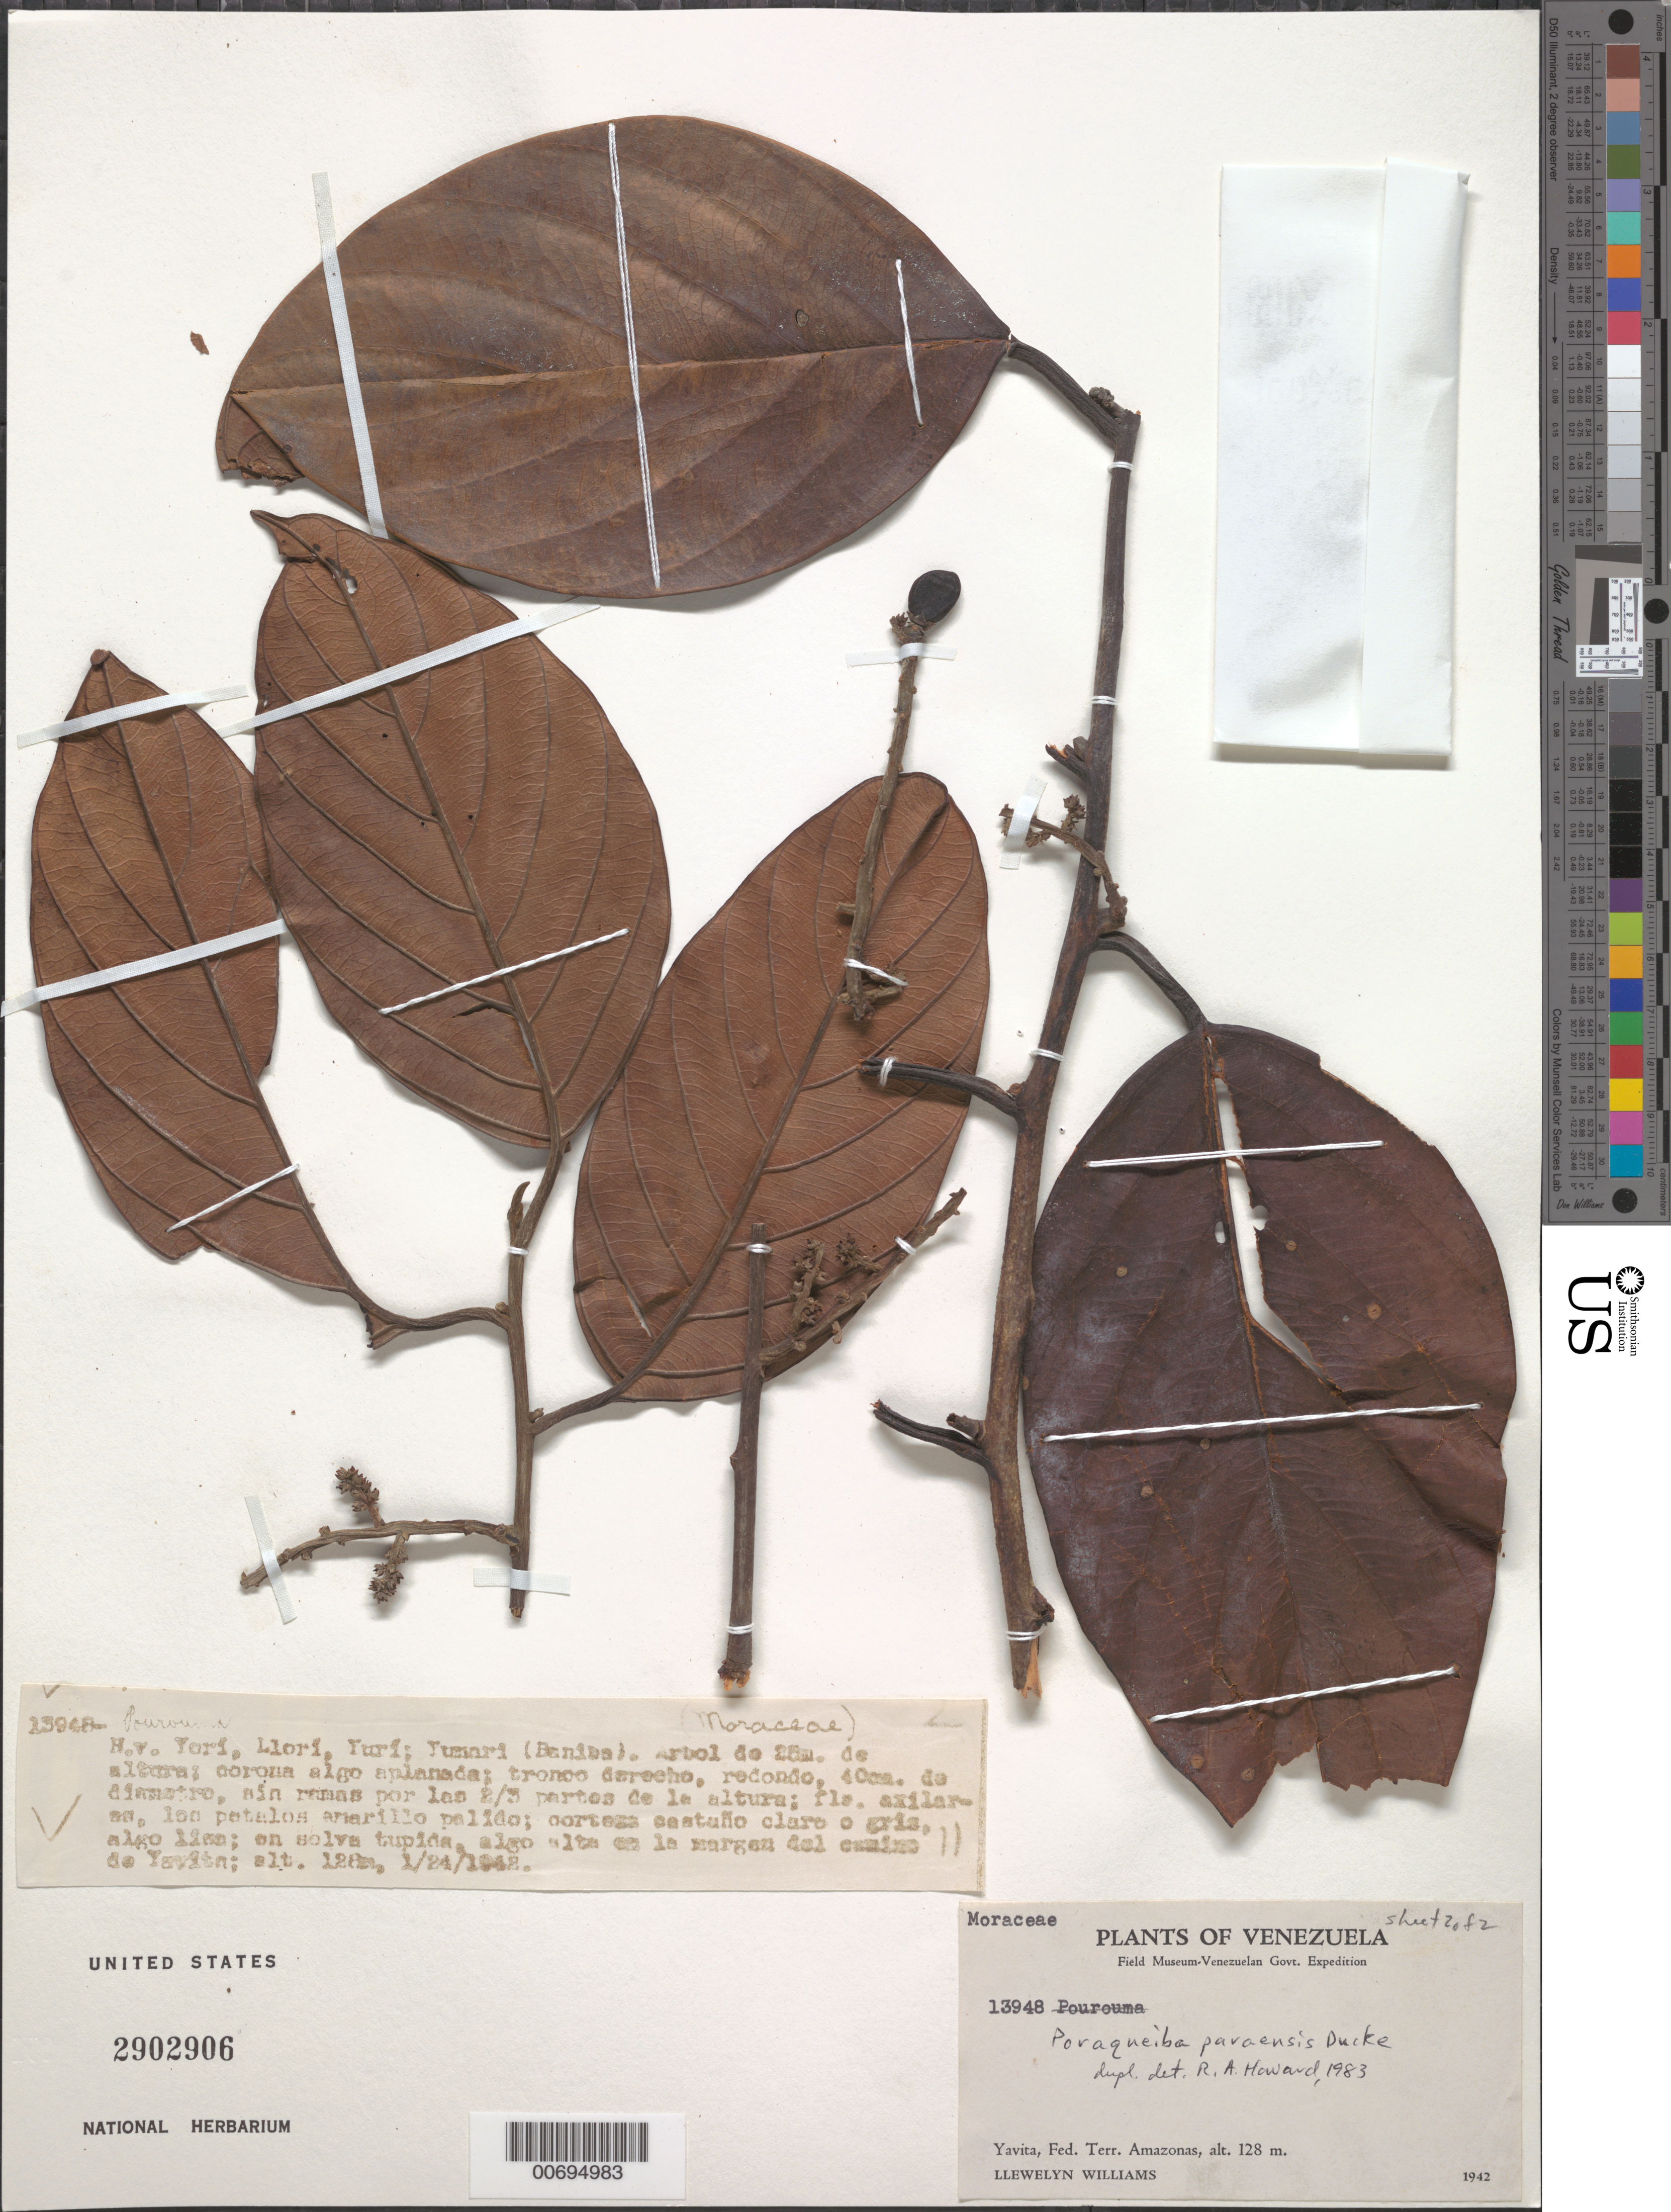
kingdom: Plantae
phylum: Tracheophyta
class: Magnoliopsida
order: Metteniusales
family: Metteniusaceae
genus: Poraqueiba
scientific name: Poraqueiba paraensis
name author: Ducke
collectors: Ll. Williams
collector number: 13948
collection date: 1942-01-24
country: Venezuela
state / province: Amazonas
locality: Yavita, Fed. Terr. Amazons. Algo alta en la margen de camino de Yavita.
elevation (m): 128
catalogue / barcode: US 2902906